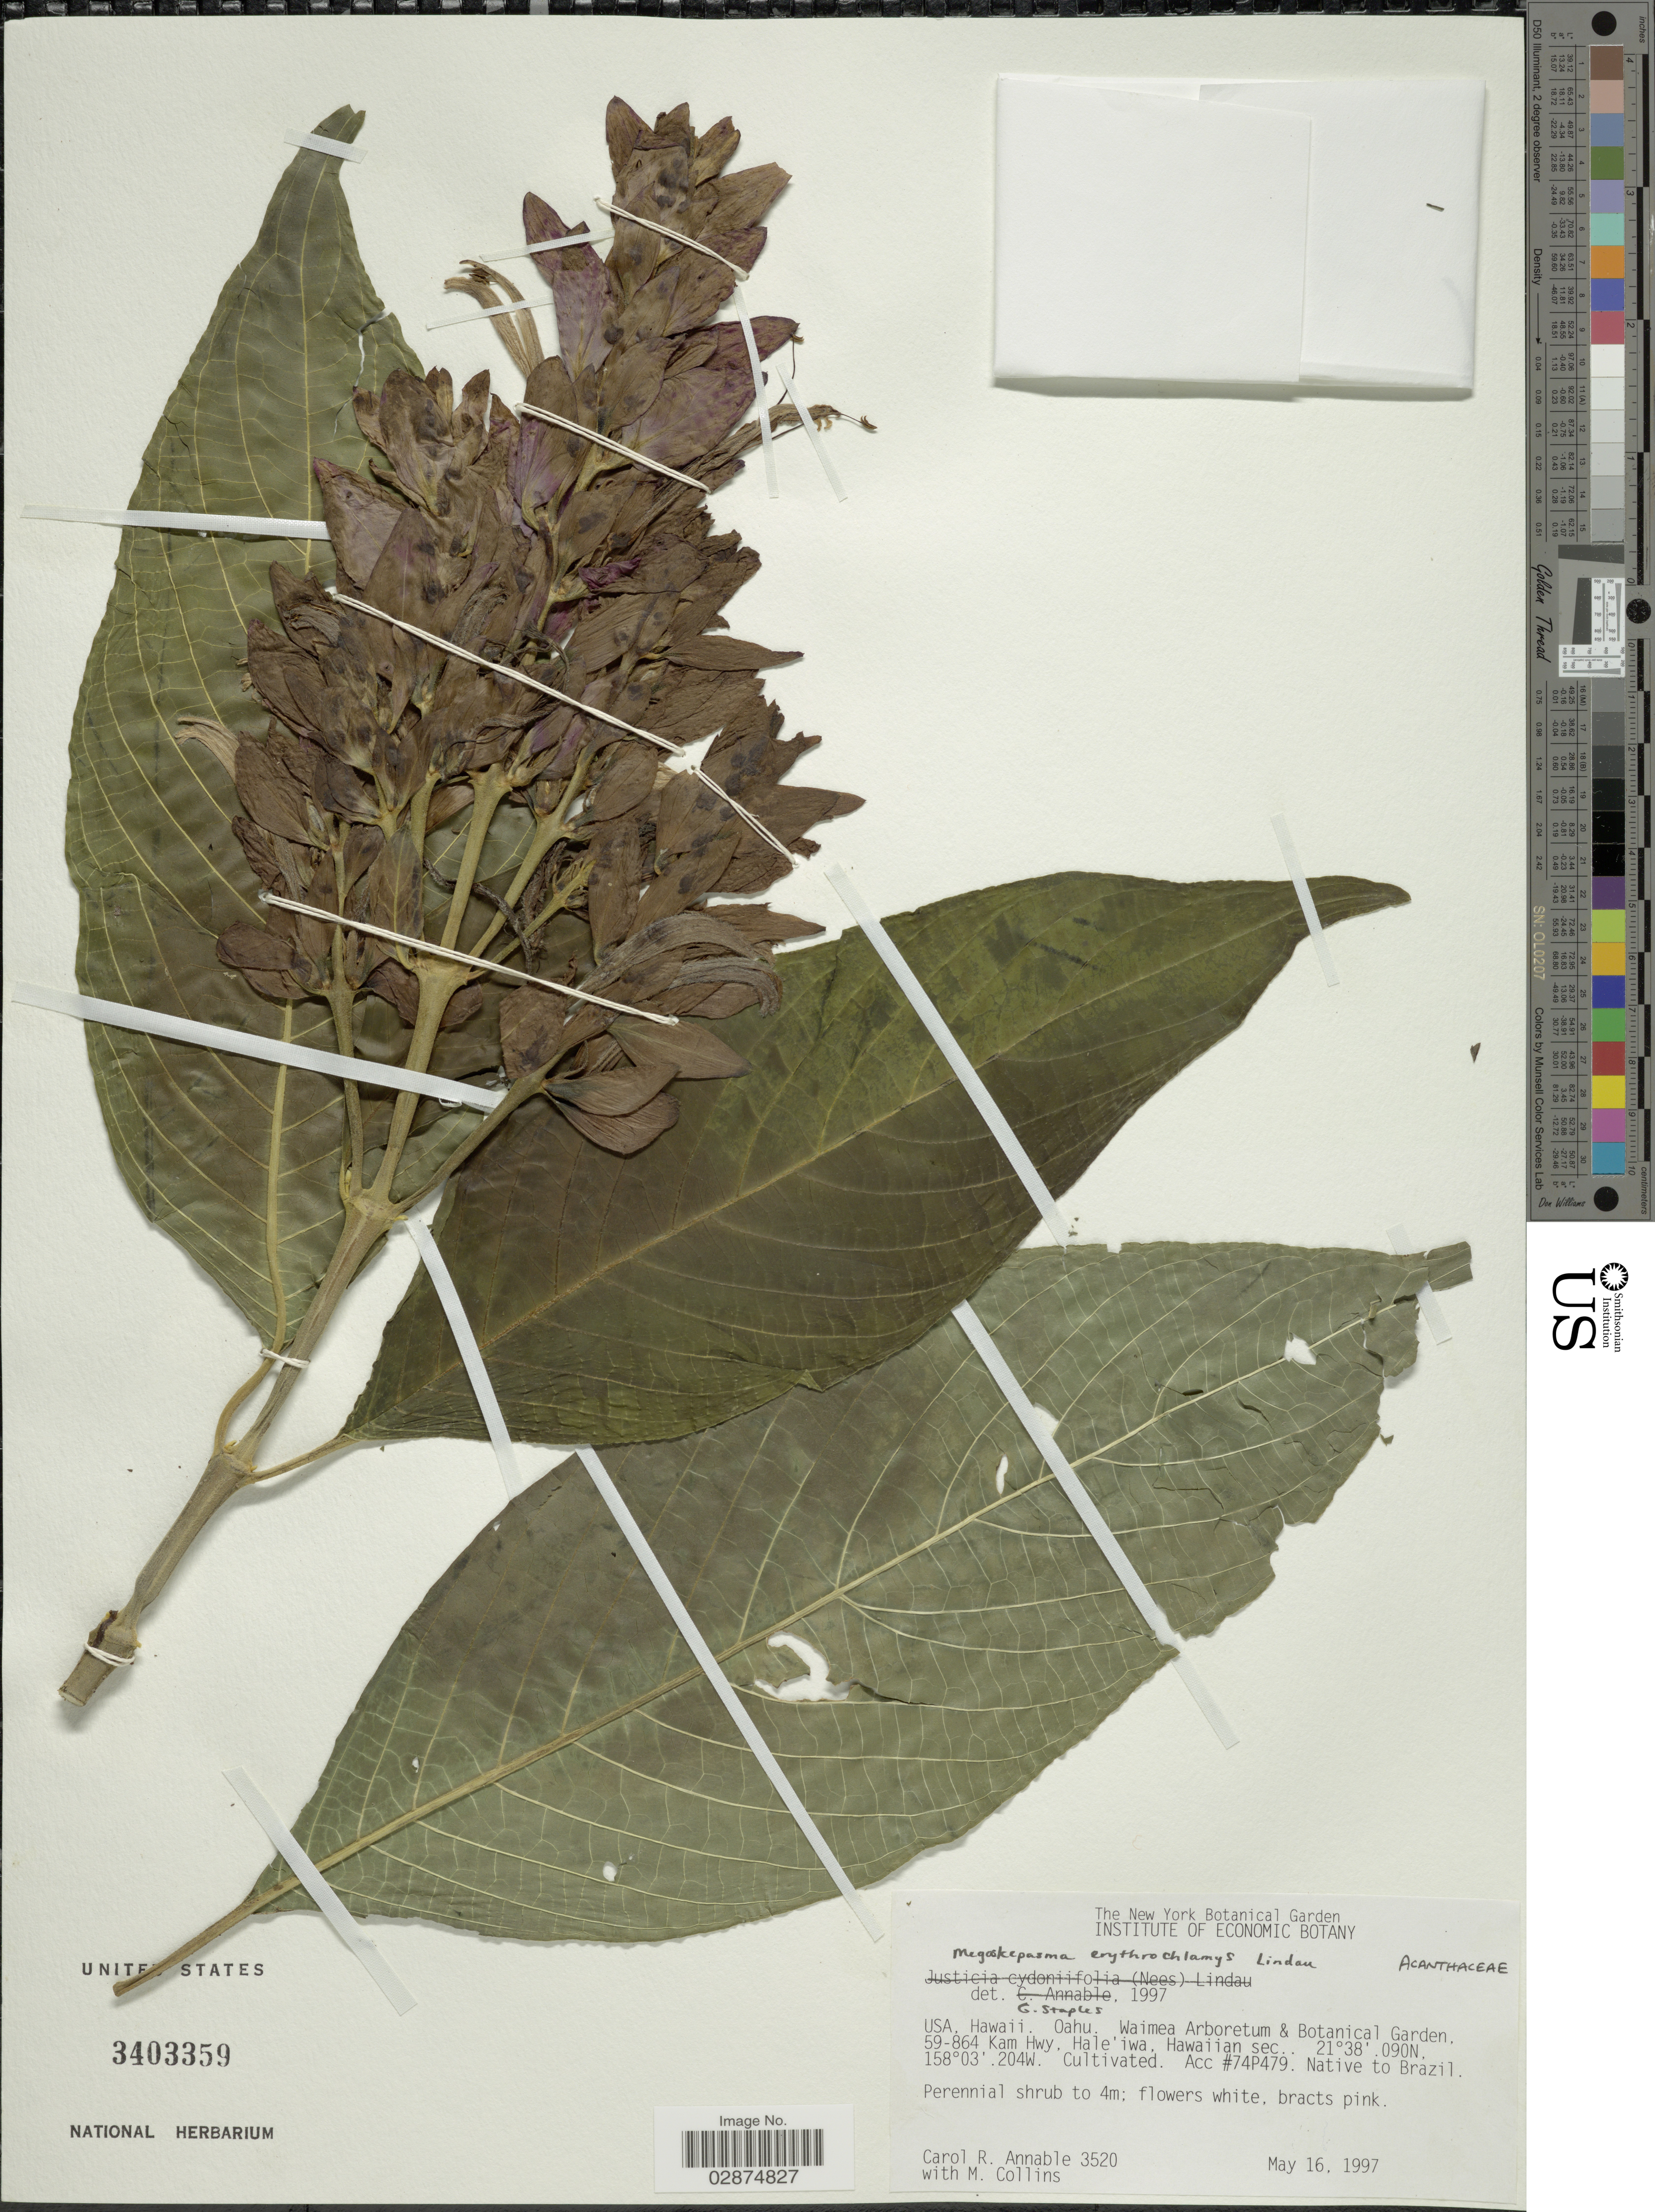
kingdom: Plantae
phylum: Tracheophyta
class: Magnoliopsida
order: Lamiales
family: Acanthaceae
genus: Megaskepasma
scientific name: Megaskepasma erythrochlamys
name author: Lindau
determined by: Staples, G.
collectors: C. R. Annable & M. Collins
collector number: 3520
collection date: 1997-05-16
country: United States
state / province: Hawaii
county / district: Honolulu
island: Oahu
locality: Oahu. Waimea Arboretrum & Botanical Garden. 59-864 Kam Hwy. Hale'iwa. Hawaiian sec.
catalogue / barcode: US 3403359